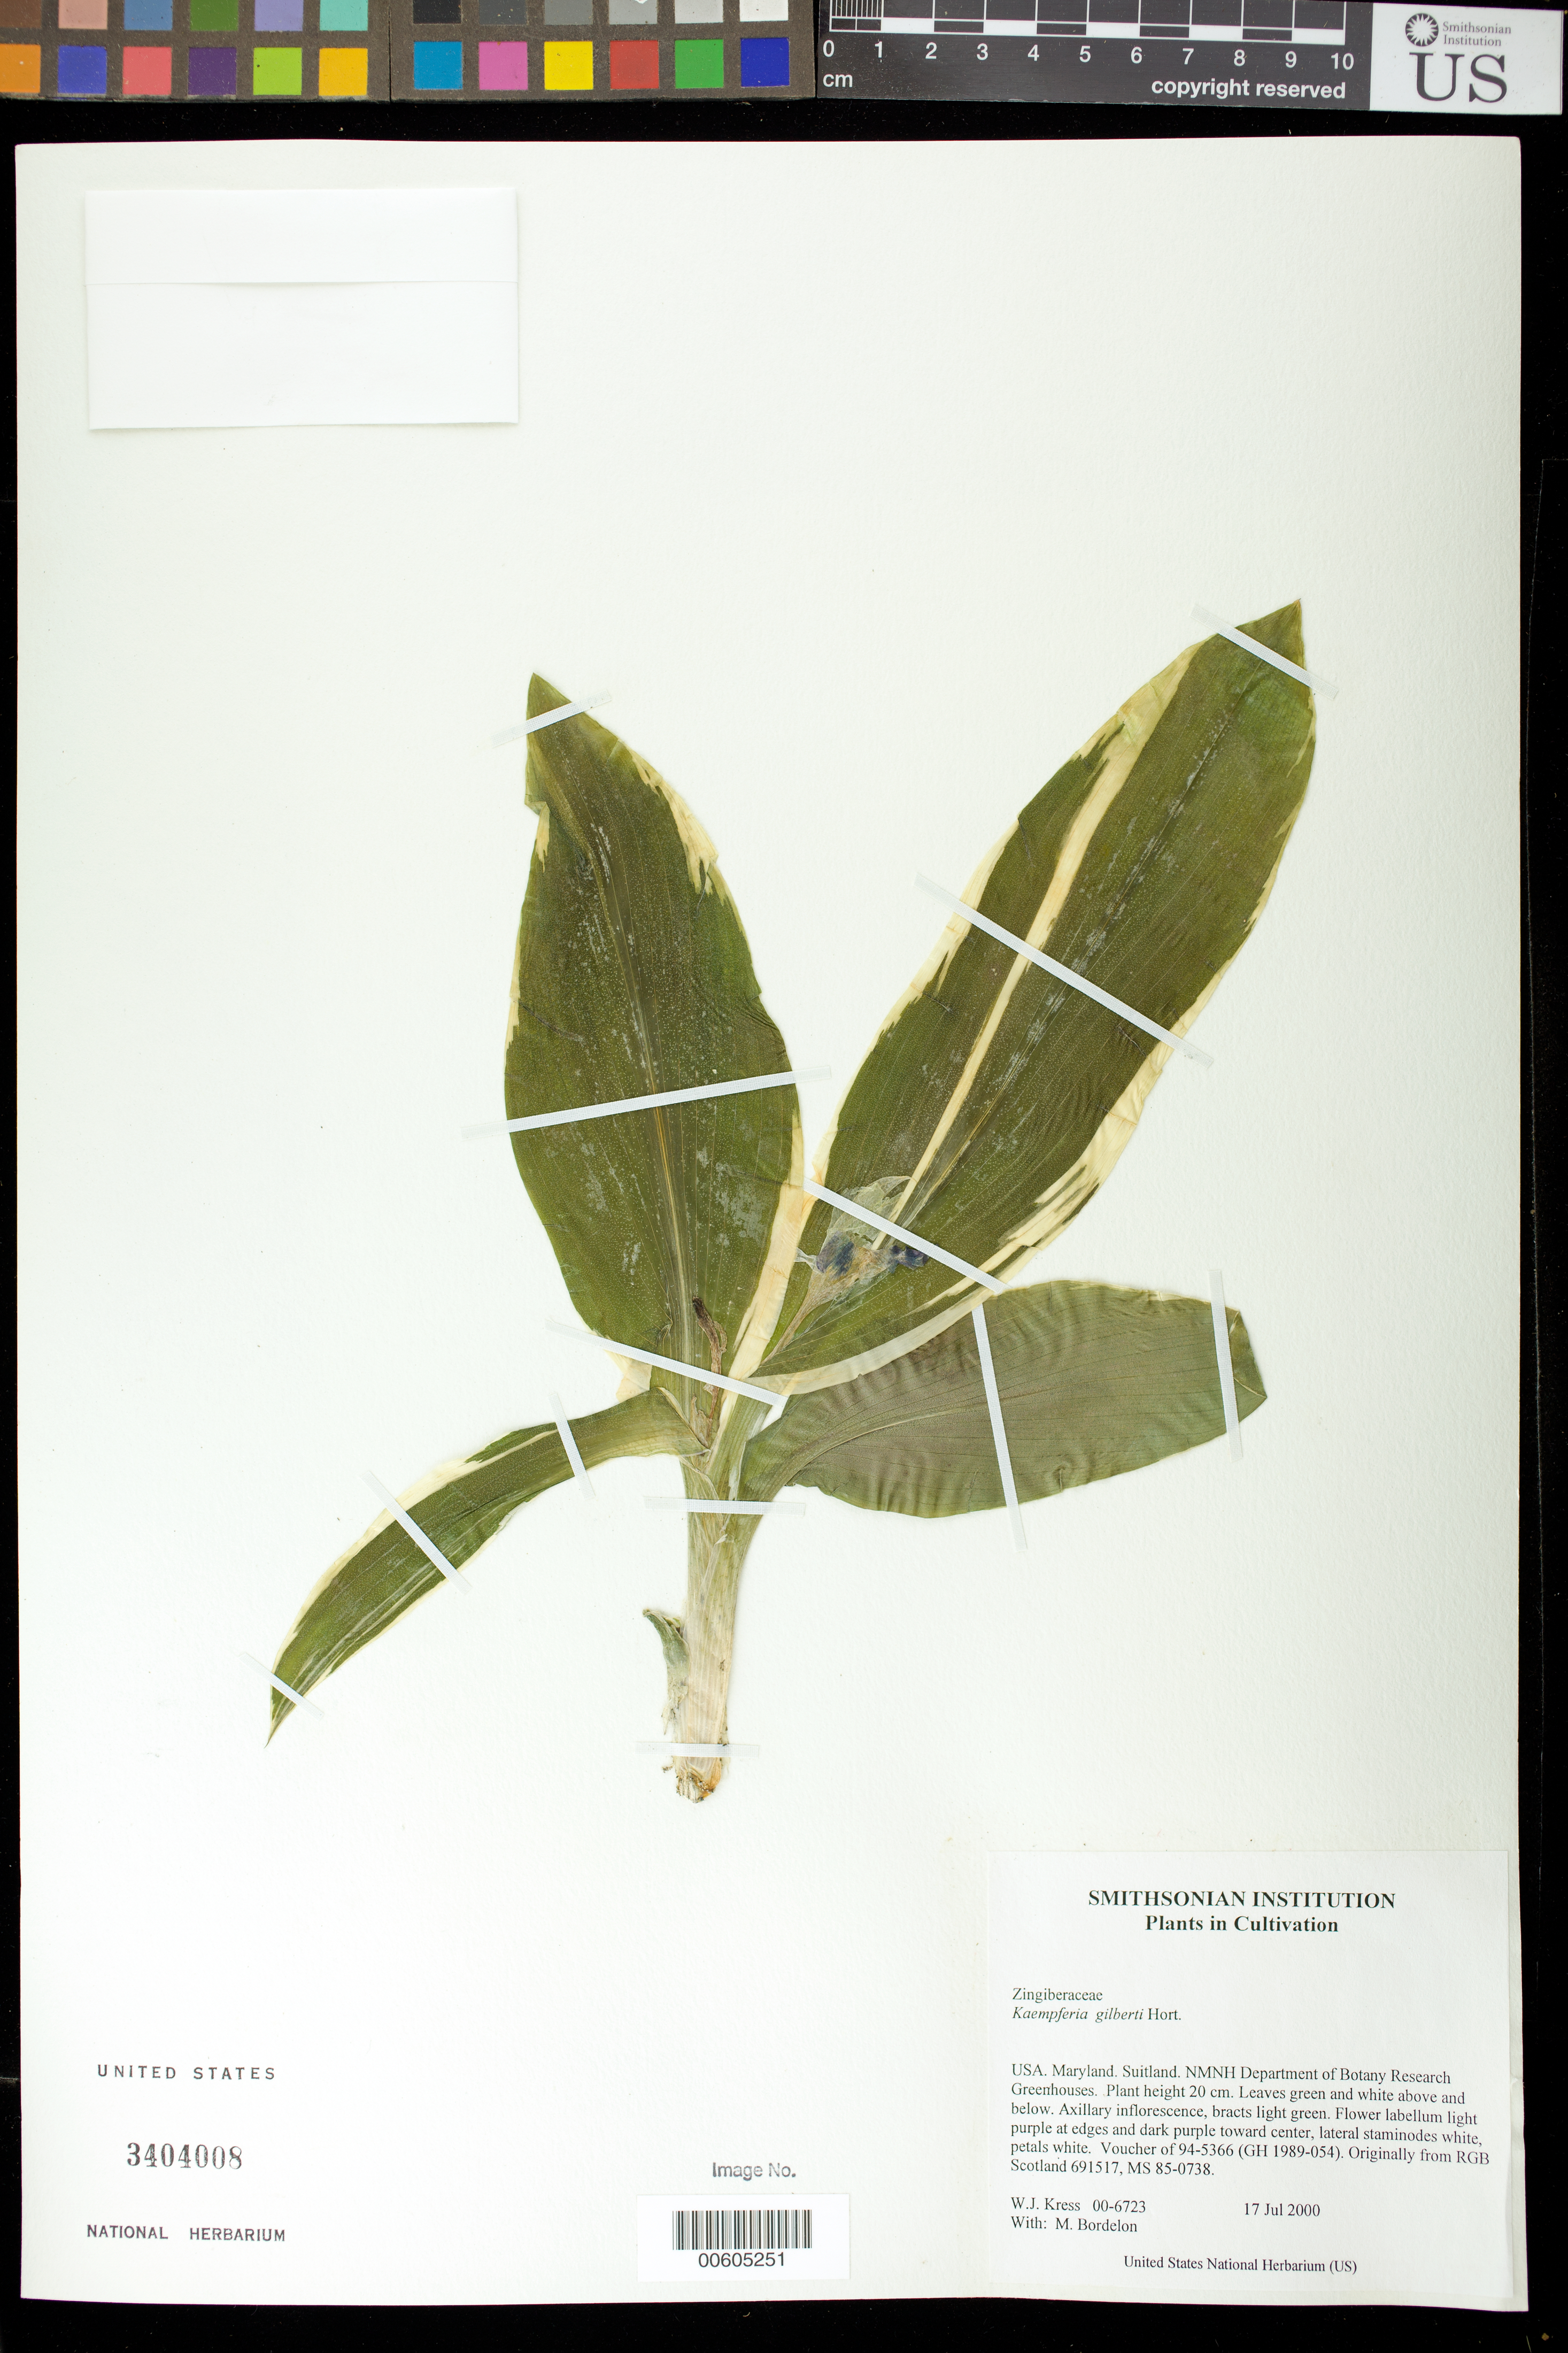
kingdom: Plantae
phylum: Tracheophyta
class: Liliopsida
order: Zingiberales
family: Zingiberaceae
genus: Kaempferia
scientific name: Kaempferia gilbertii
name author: Hort.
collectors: W. J. Kress & M. Bordelon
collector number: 00-6723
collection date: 2000-07-17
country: United States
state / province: Maryland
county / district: Prince George's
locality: NMNH Botany Research Greenhouses. Suitland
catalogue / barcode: US 3404008